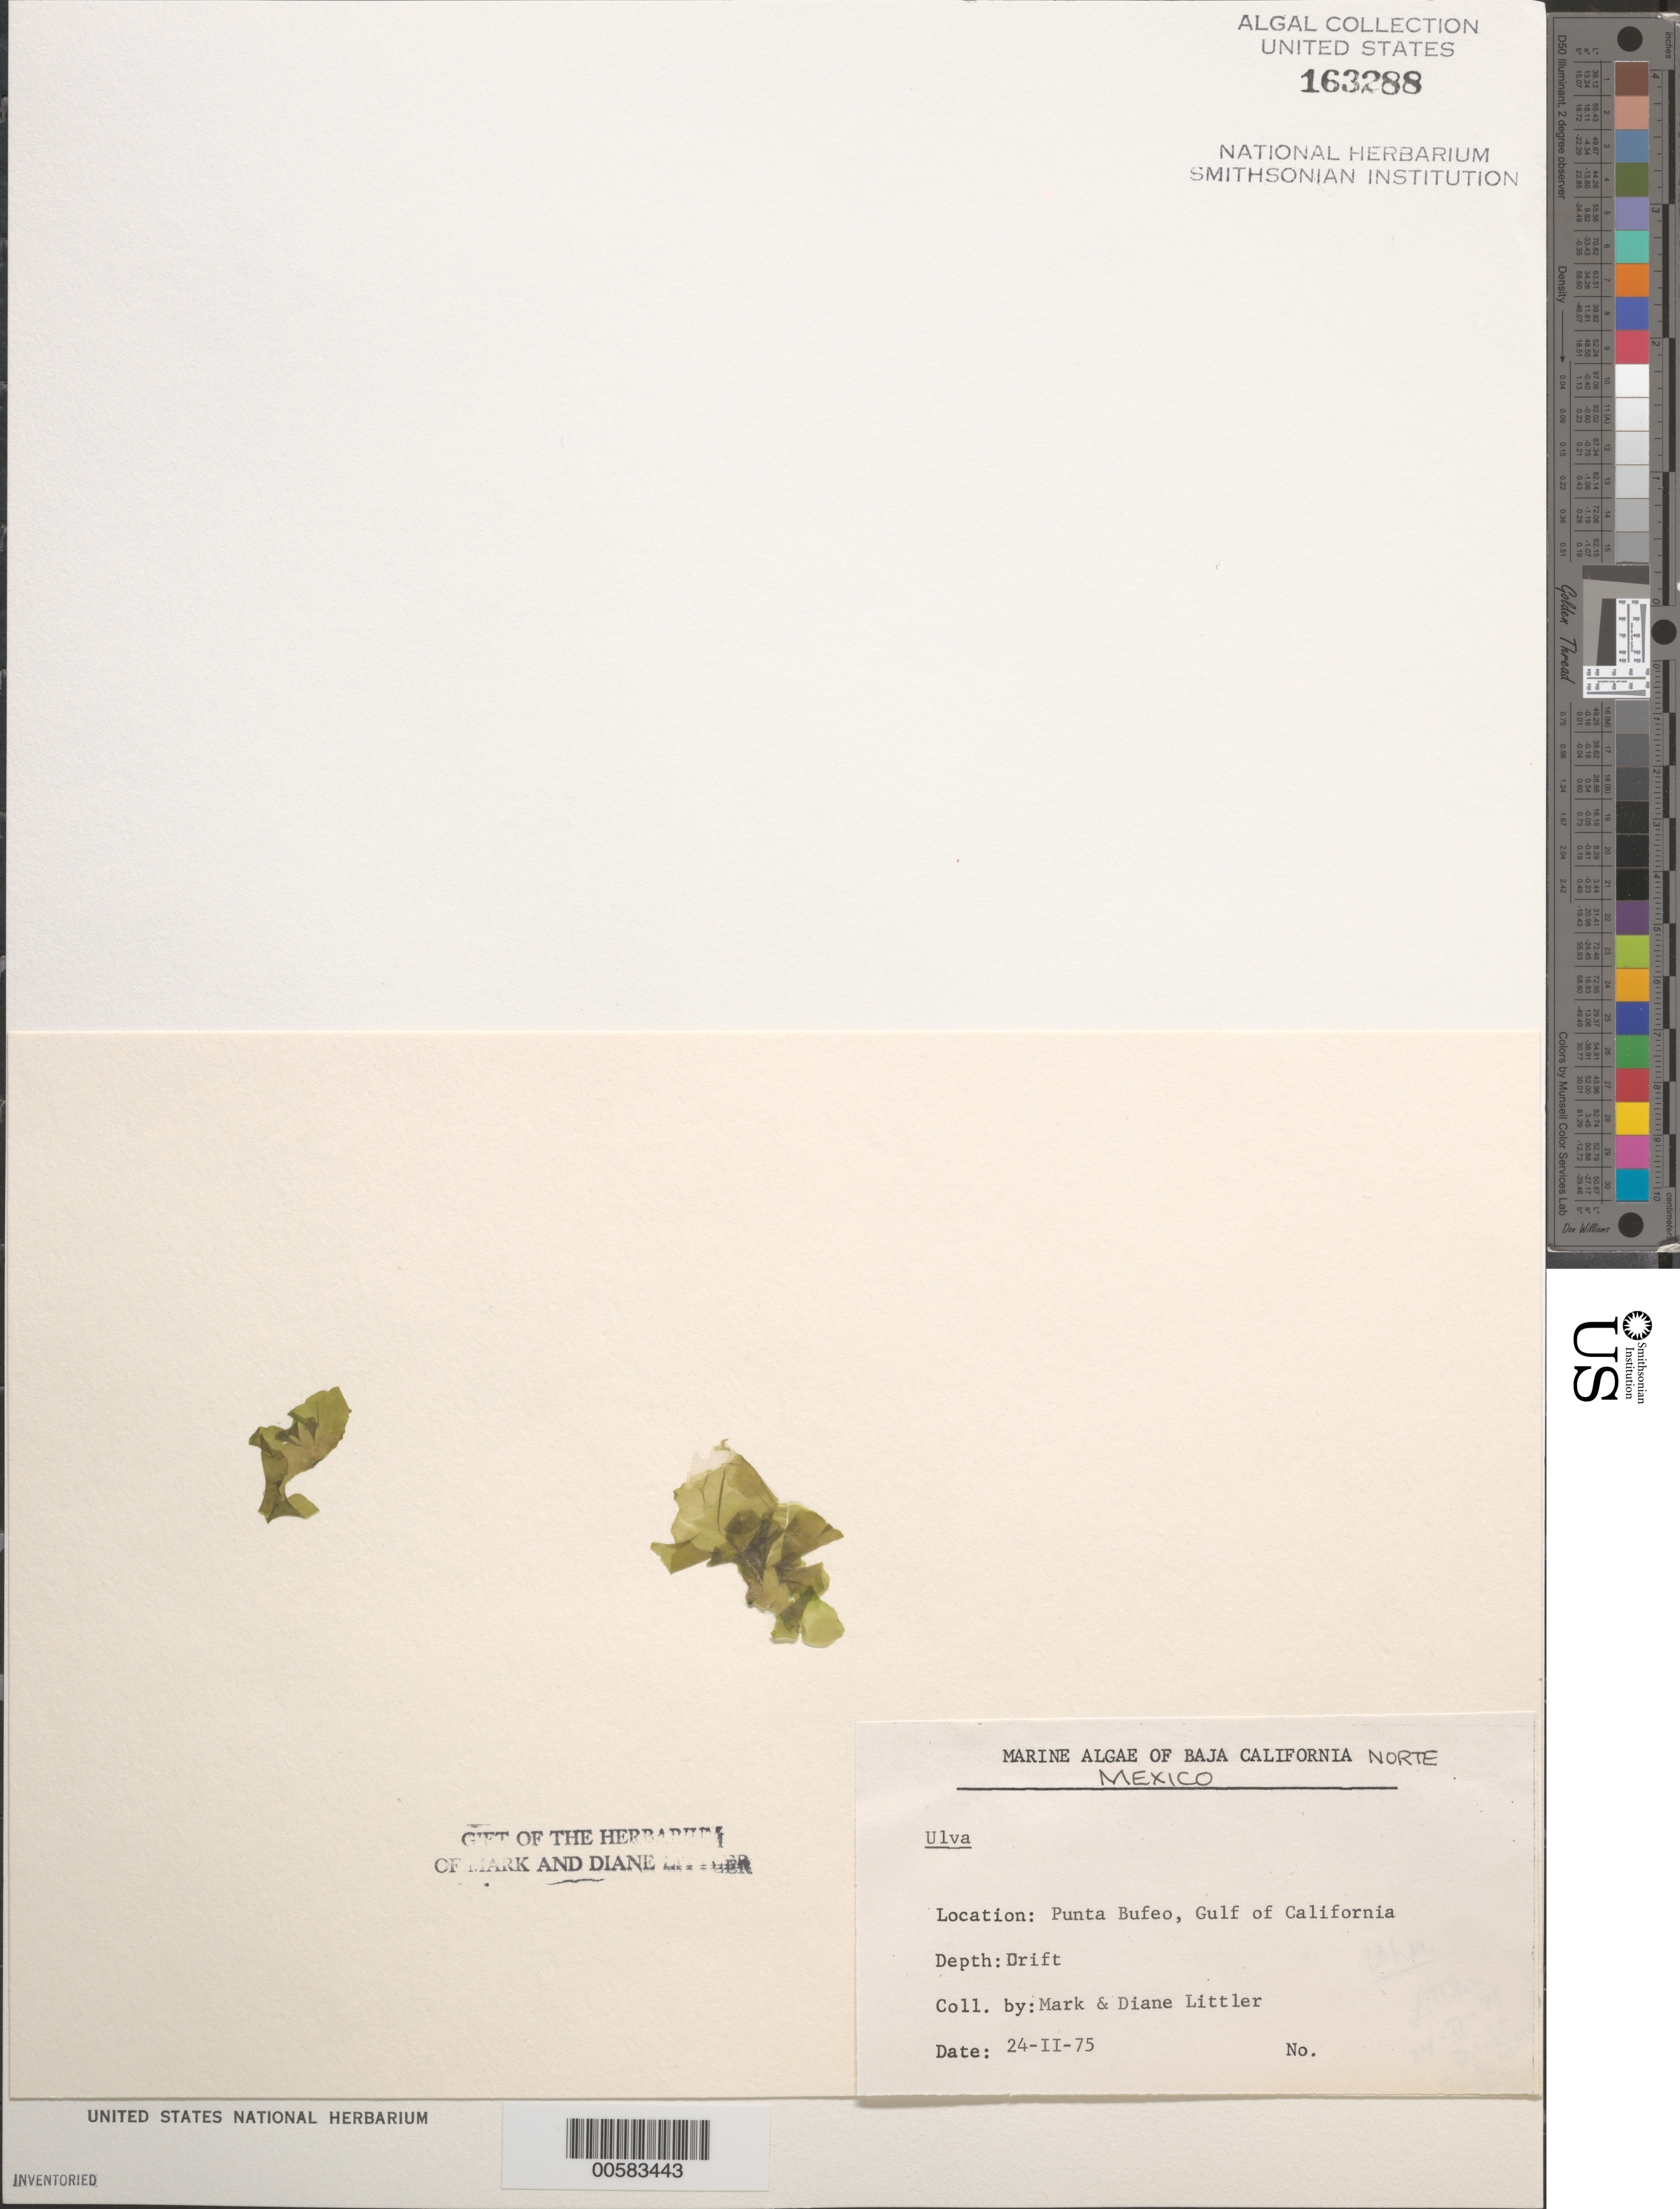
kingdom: Plantae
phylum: Chlorophyta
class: Ulvophyceae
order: Ulvales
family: Ulvaceae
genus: Ulva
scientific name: Ulva sp.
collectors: M. M. Littler & D. S. Littler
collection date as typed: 24 Feb 1975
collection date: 1975-02-24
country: Mexico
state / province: Baja California Norte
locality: Punta Bufeo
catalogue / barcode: US 163288